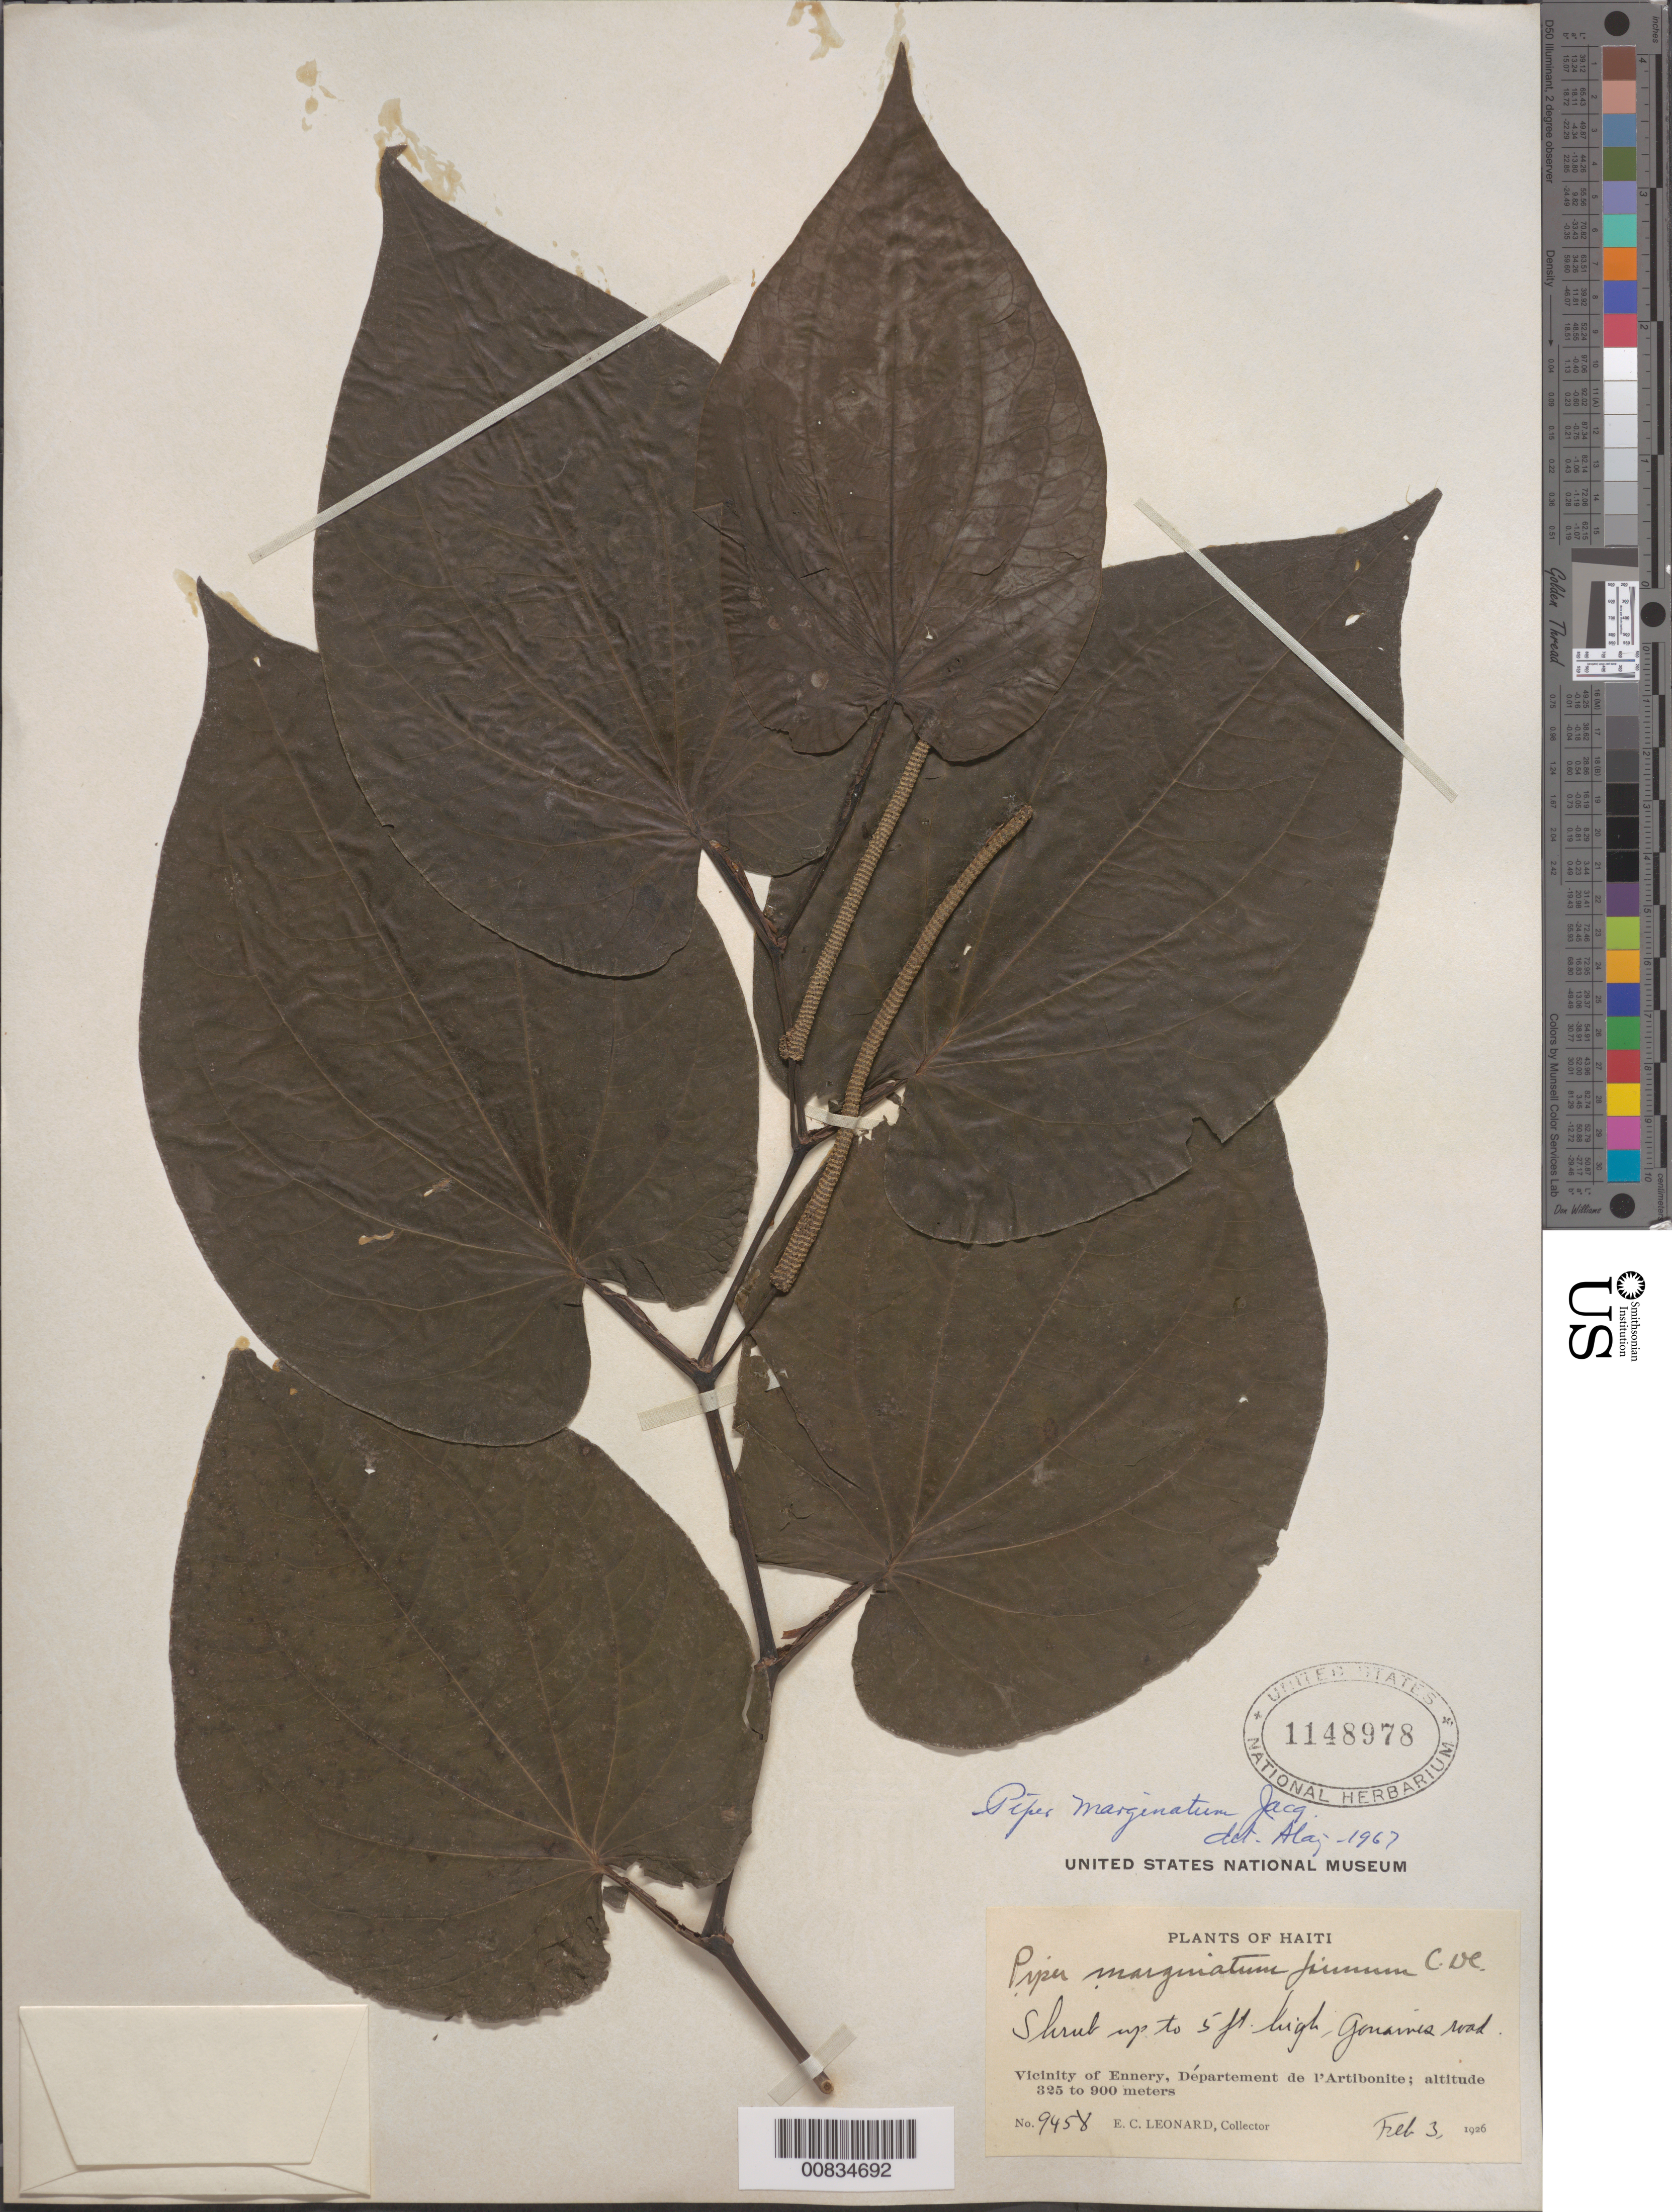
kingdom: Plantae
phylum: Tracheophyta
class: Magnoliopsida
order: Piperales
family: Piperaceae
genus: Piper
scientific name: Piper marginatum var. domatiiferum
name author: Trel.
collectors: E. C. Leonard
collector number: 9458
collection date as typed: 03 Feb 1926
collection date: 1926-02-03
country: Haiti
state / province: Artibonite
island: Hispaniola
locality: Vicinity of Ennery. Gonaives road.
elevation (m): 325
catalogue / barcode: US 1148978